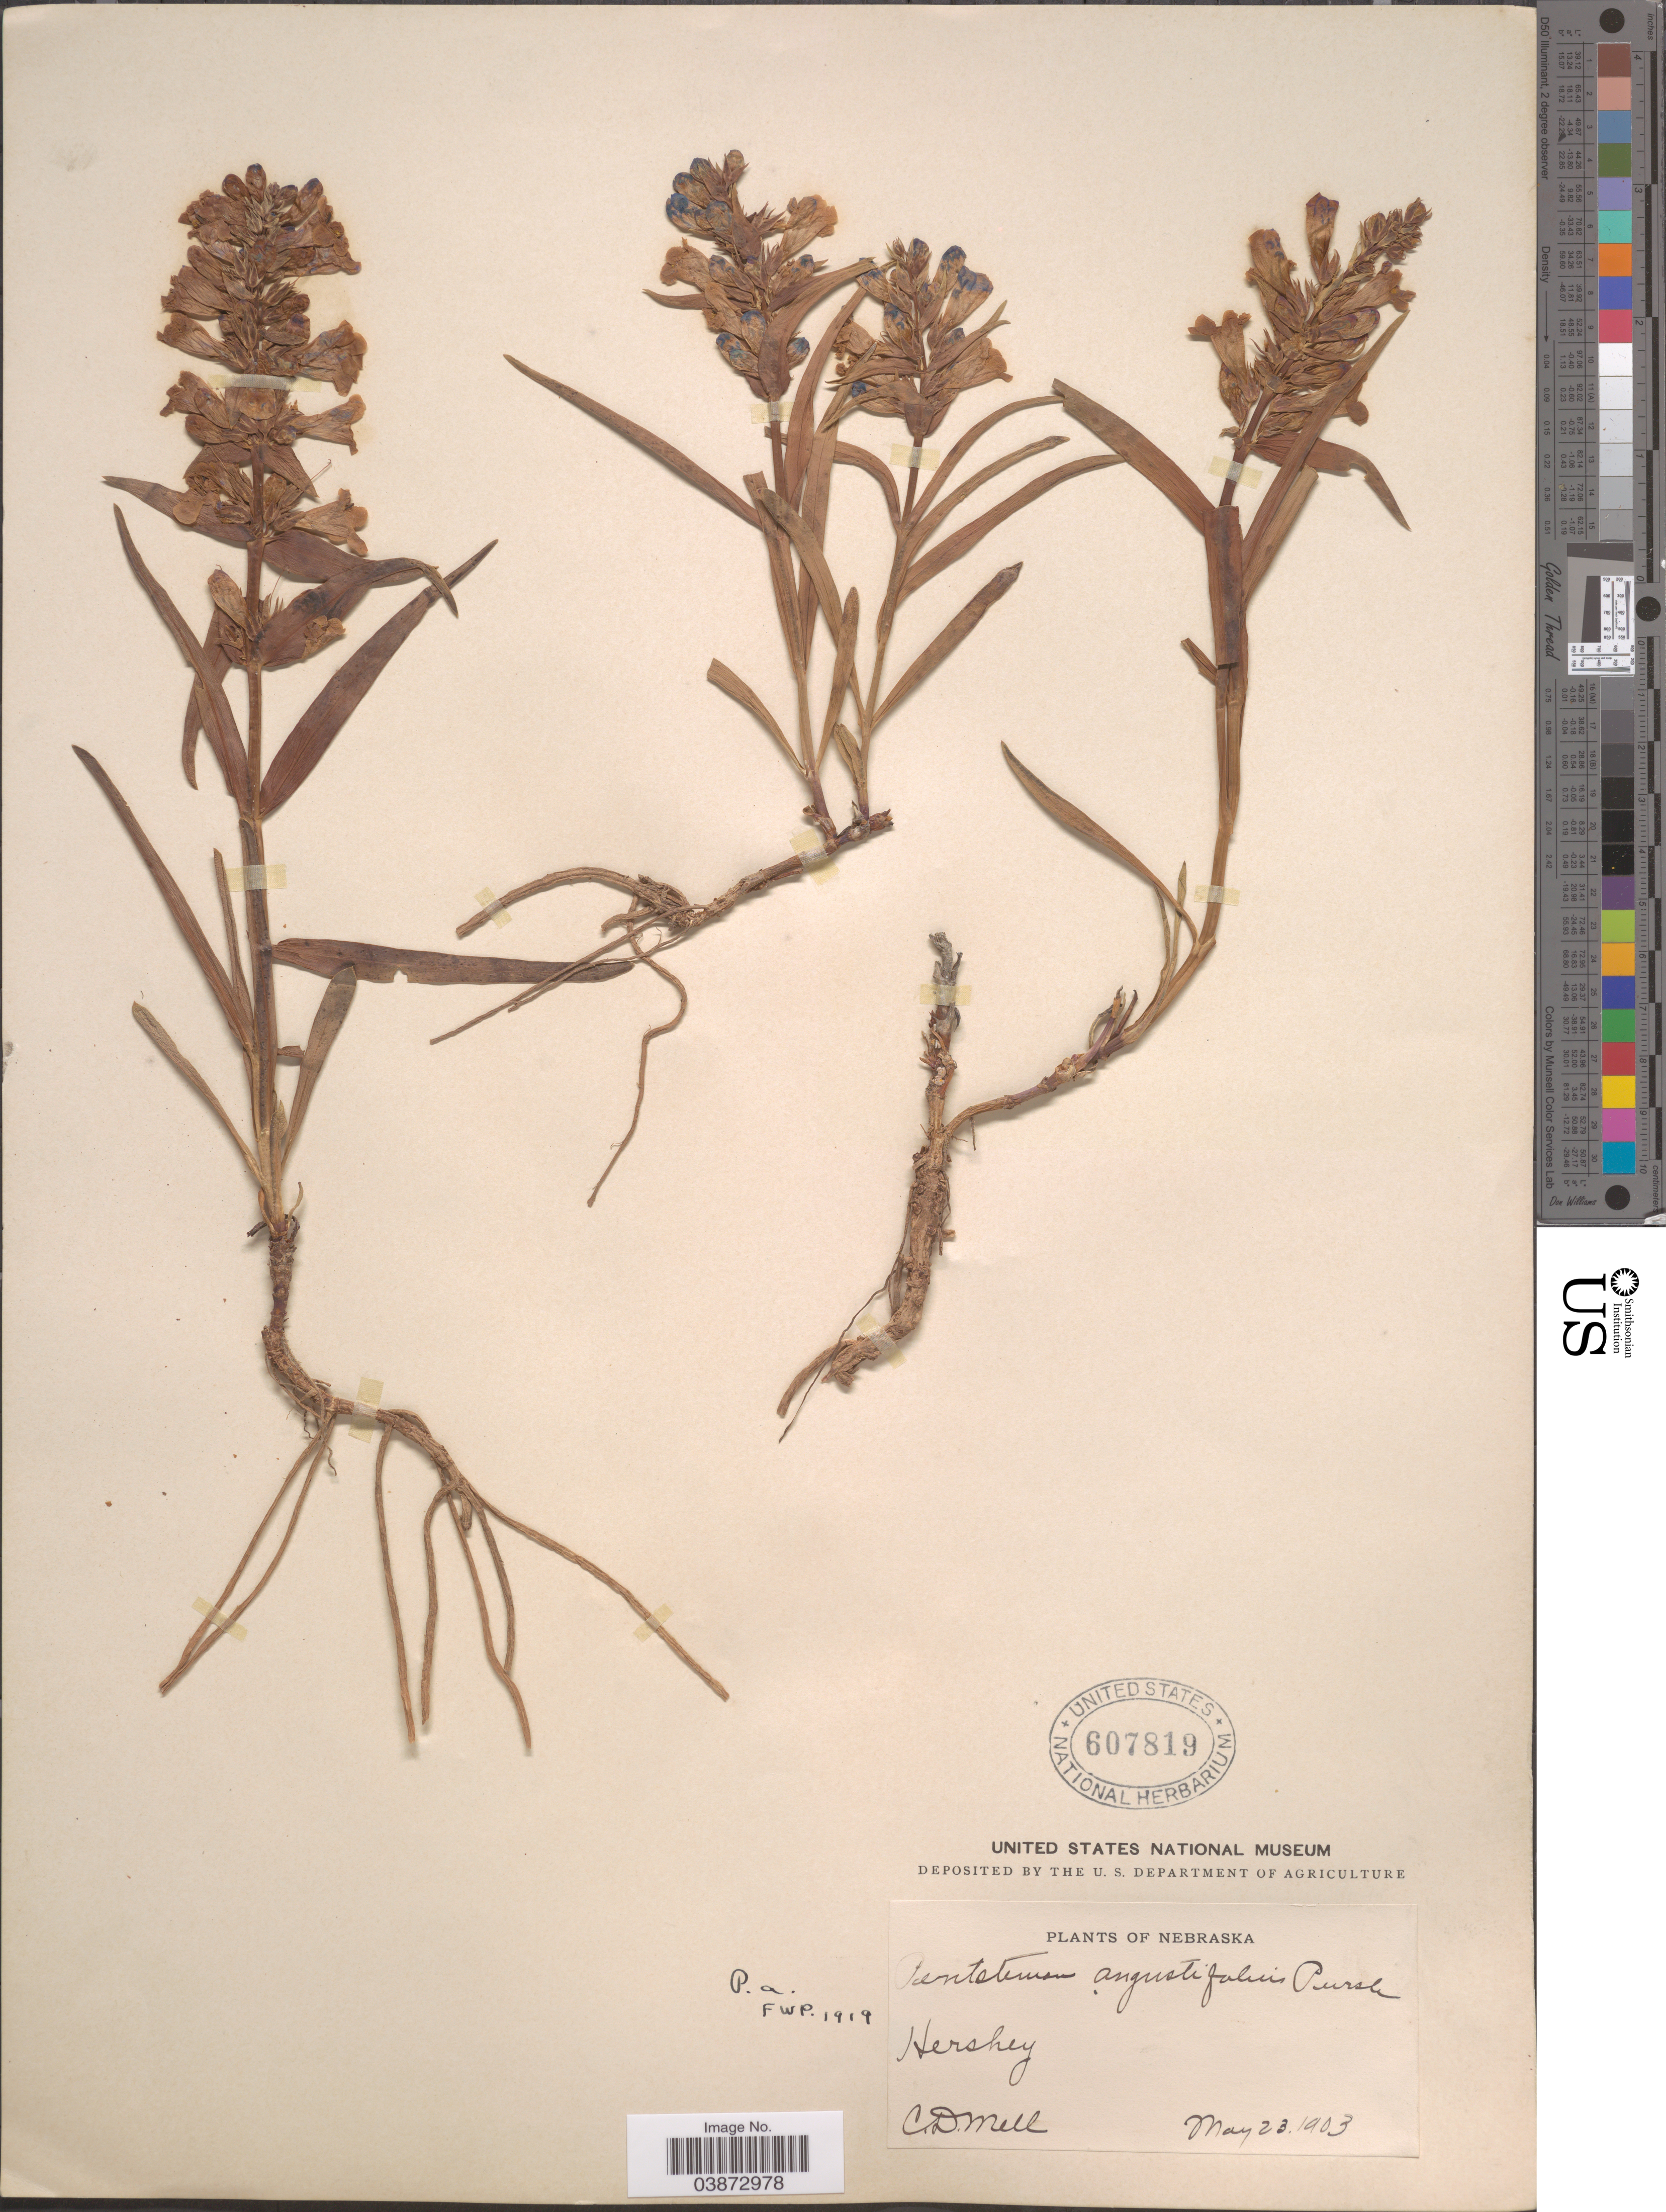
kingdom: Plantae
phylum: Tracheophyta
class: Magnoliopsida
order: Lamiales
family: Plantaginaceae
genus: Penstemon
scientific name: Penstemon angustifolius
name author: Nutt. ex Pursh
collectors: C. D. Mell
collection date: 1903-05-23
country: United States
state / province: Nebraska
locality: Hershey.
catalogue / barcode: US 607819